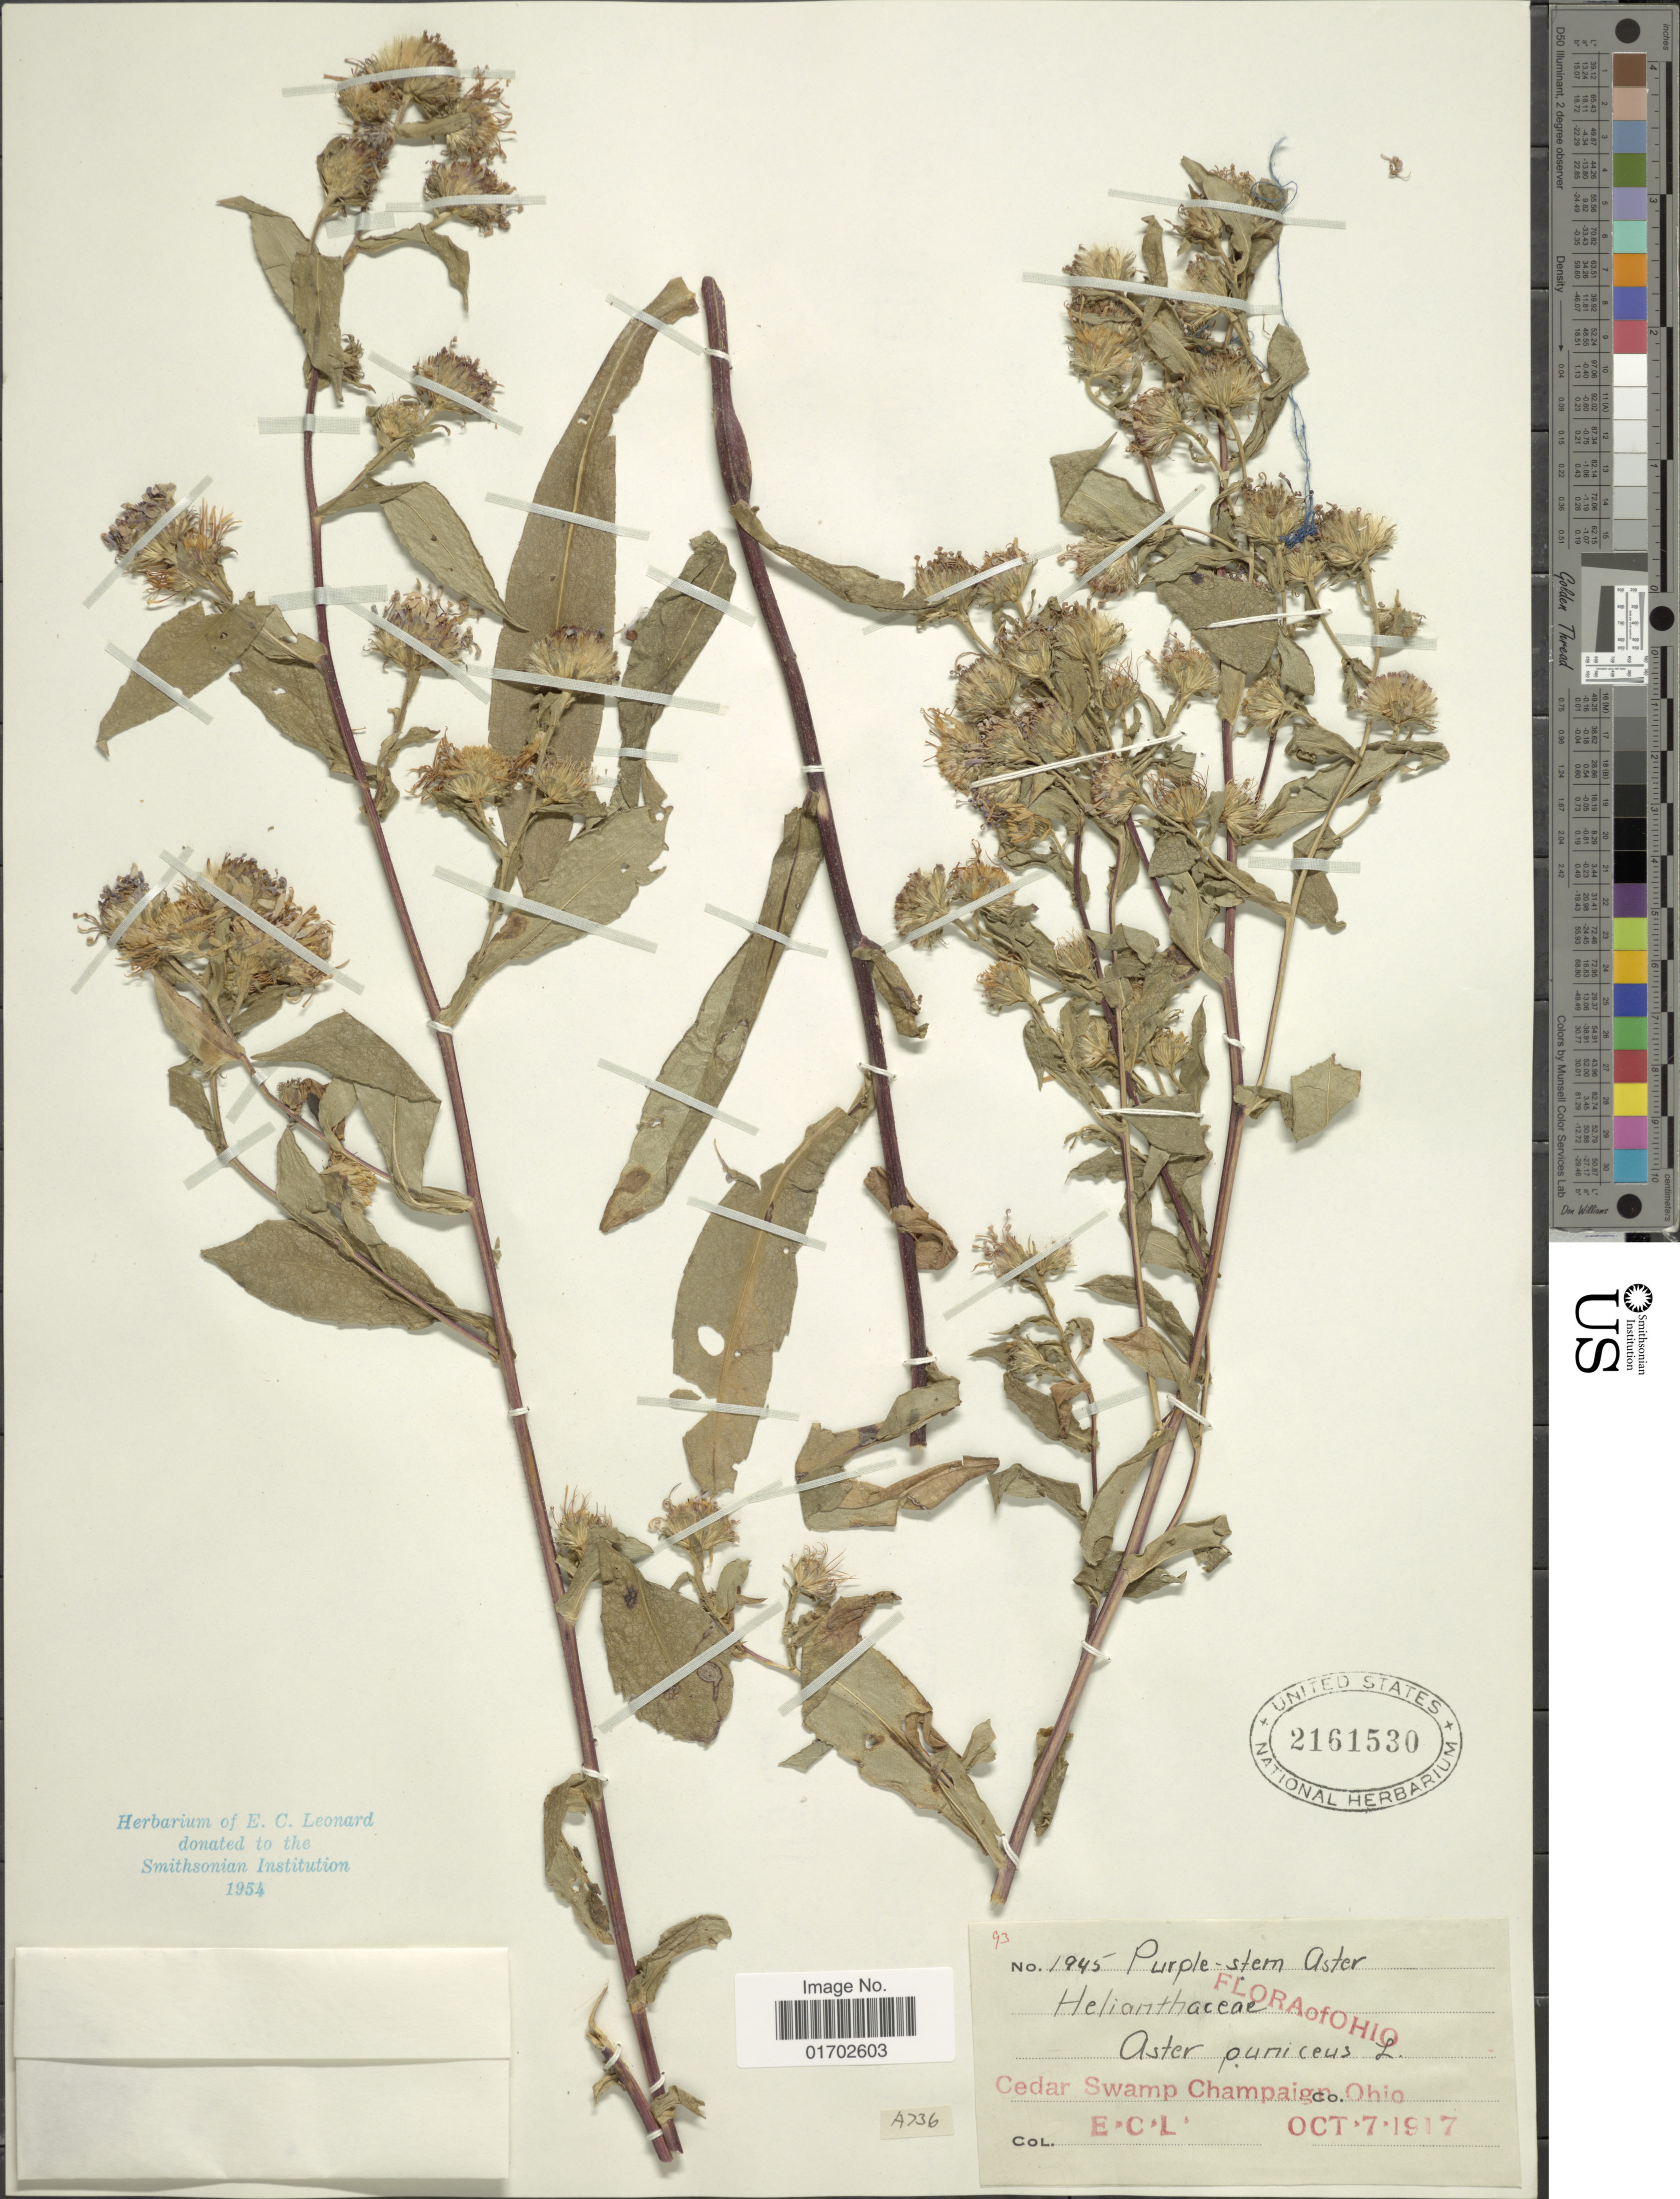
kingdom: Plantae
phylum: Tracheophyta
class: Magnoliopsida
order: Asterales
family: Asteraceae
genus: Symphyotrichum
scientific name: Symphyotrichum puniceum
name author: (L.) Á. Löve & D. Löve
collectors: E. C. Leonard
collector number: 93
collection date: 1917-10-07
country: United States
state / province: Ohio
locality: Cedar Swamp Champaign Co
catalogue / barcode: US 2161530